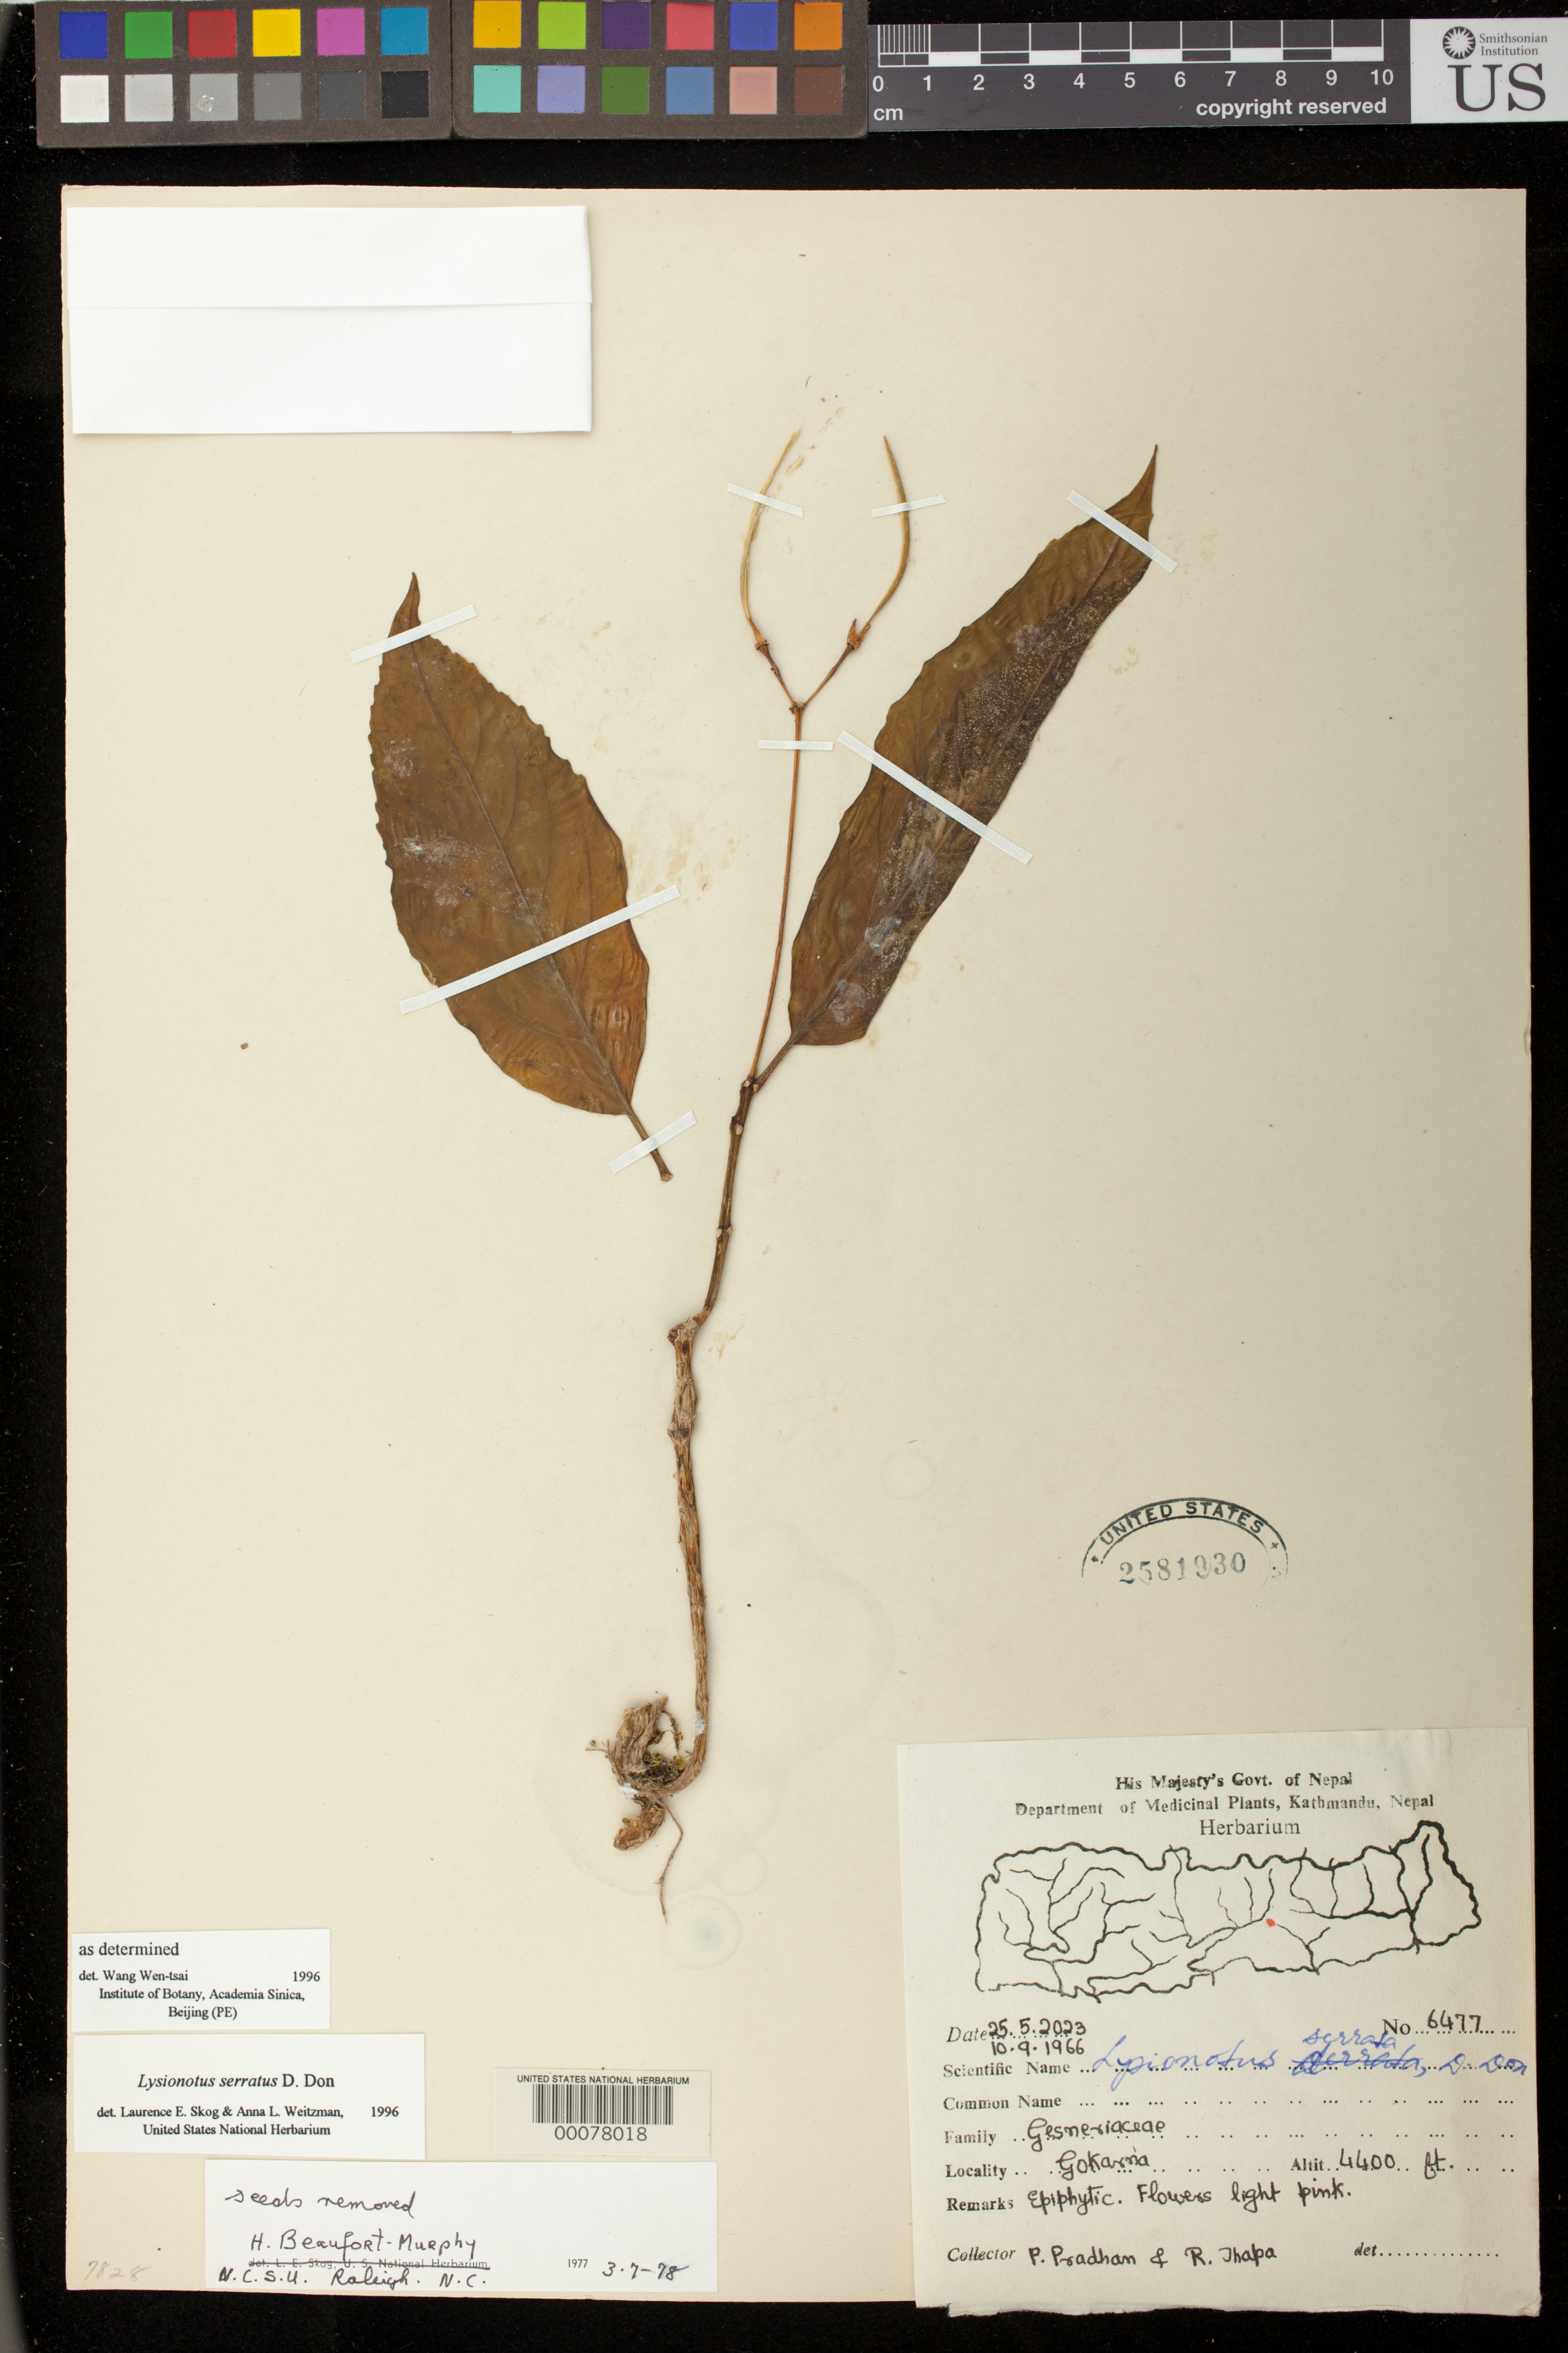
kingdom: Plantae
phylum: Tracheophyta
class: Magnoliopsida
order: Lamiales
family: Gesneriaceae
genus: Lysionotus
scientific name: Lysionotus serrata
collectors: P. Pradhan & R. Thapa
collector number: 6477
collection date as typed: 1966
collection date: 1966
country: Nepal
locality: Gokarna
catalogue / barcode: US 2581930